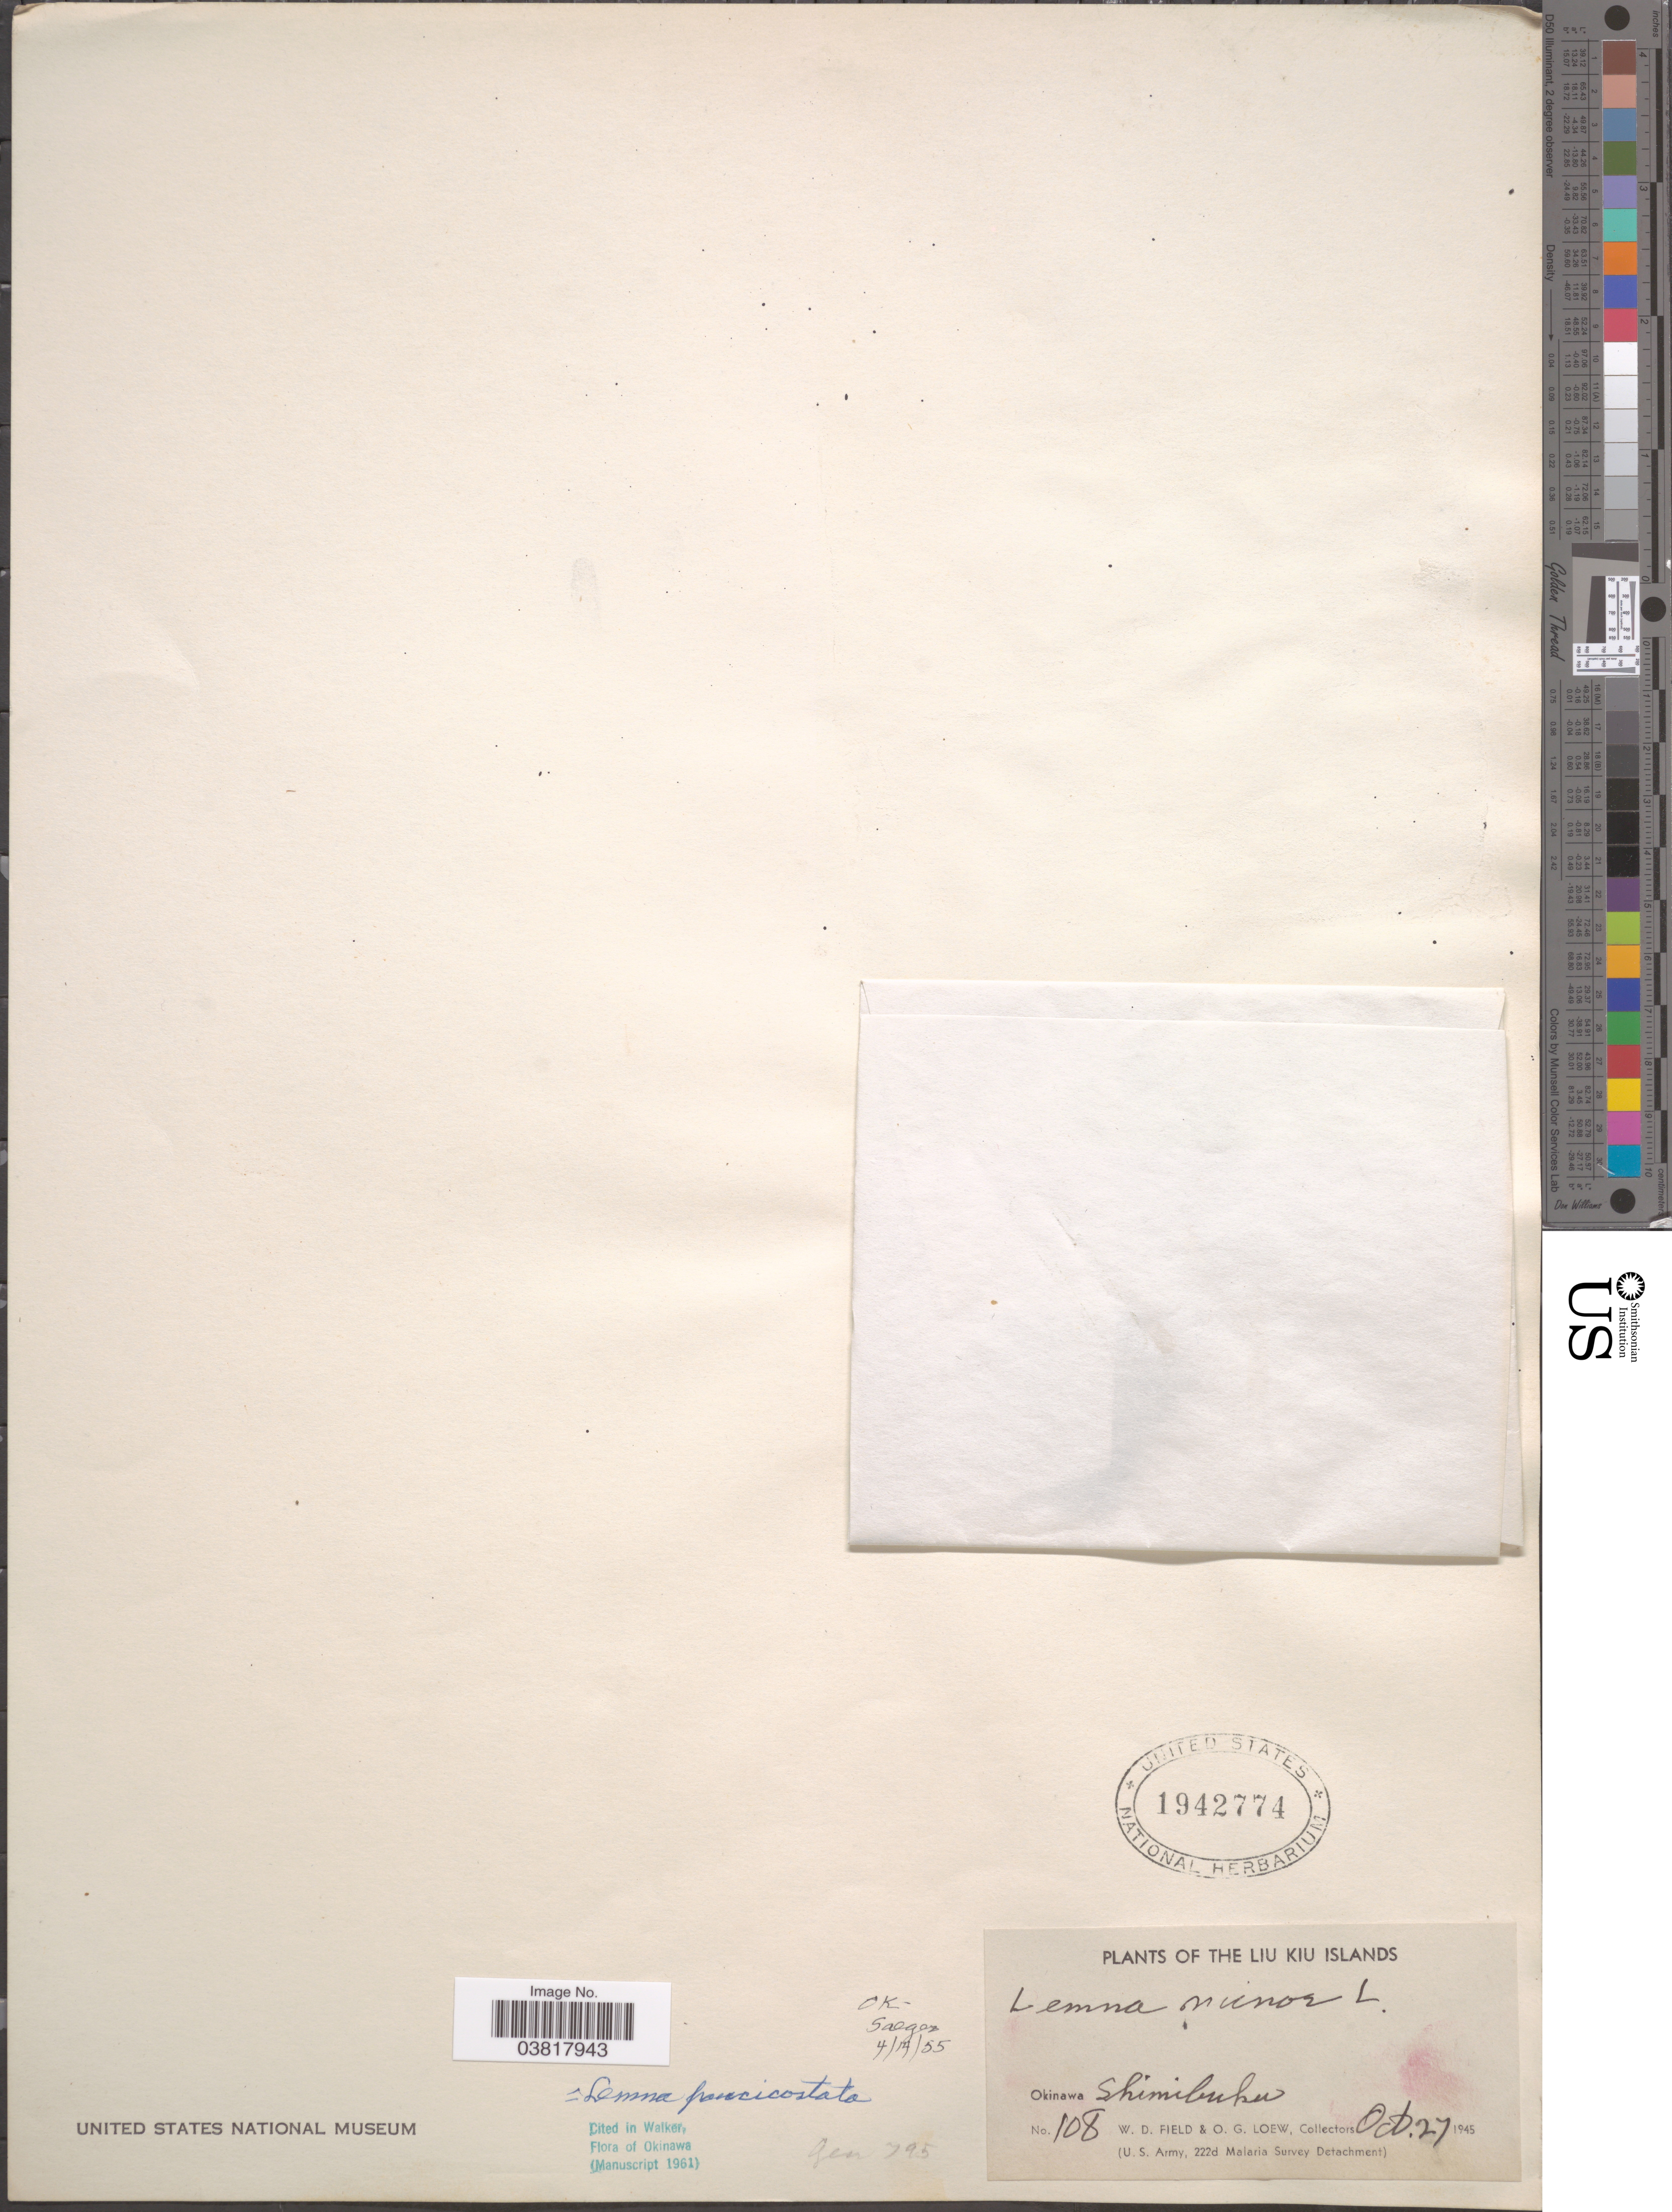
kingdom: Plantae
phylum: Tracheophyta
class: Liliopsida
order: Alismatales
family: Araceae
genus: Lemna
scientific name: Lemna paucicostata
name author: Hegelm.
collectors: W. D. Field & O. G. Loew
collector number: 108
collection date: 1945-10-27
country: Japan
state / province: Okinawa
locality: The Liu Kiu Islands. Shimibuku.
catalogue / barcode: US 1942774